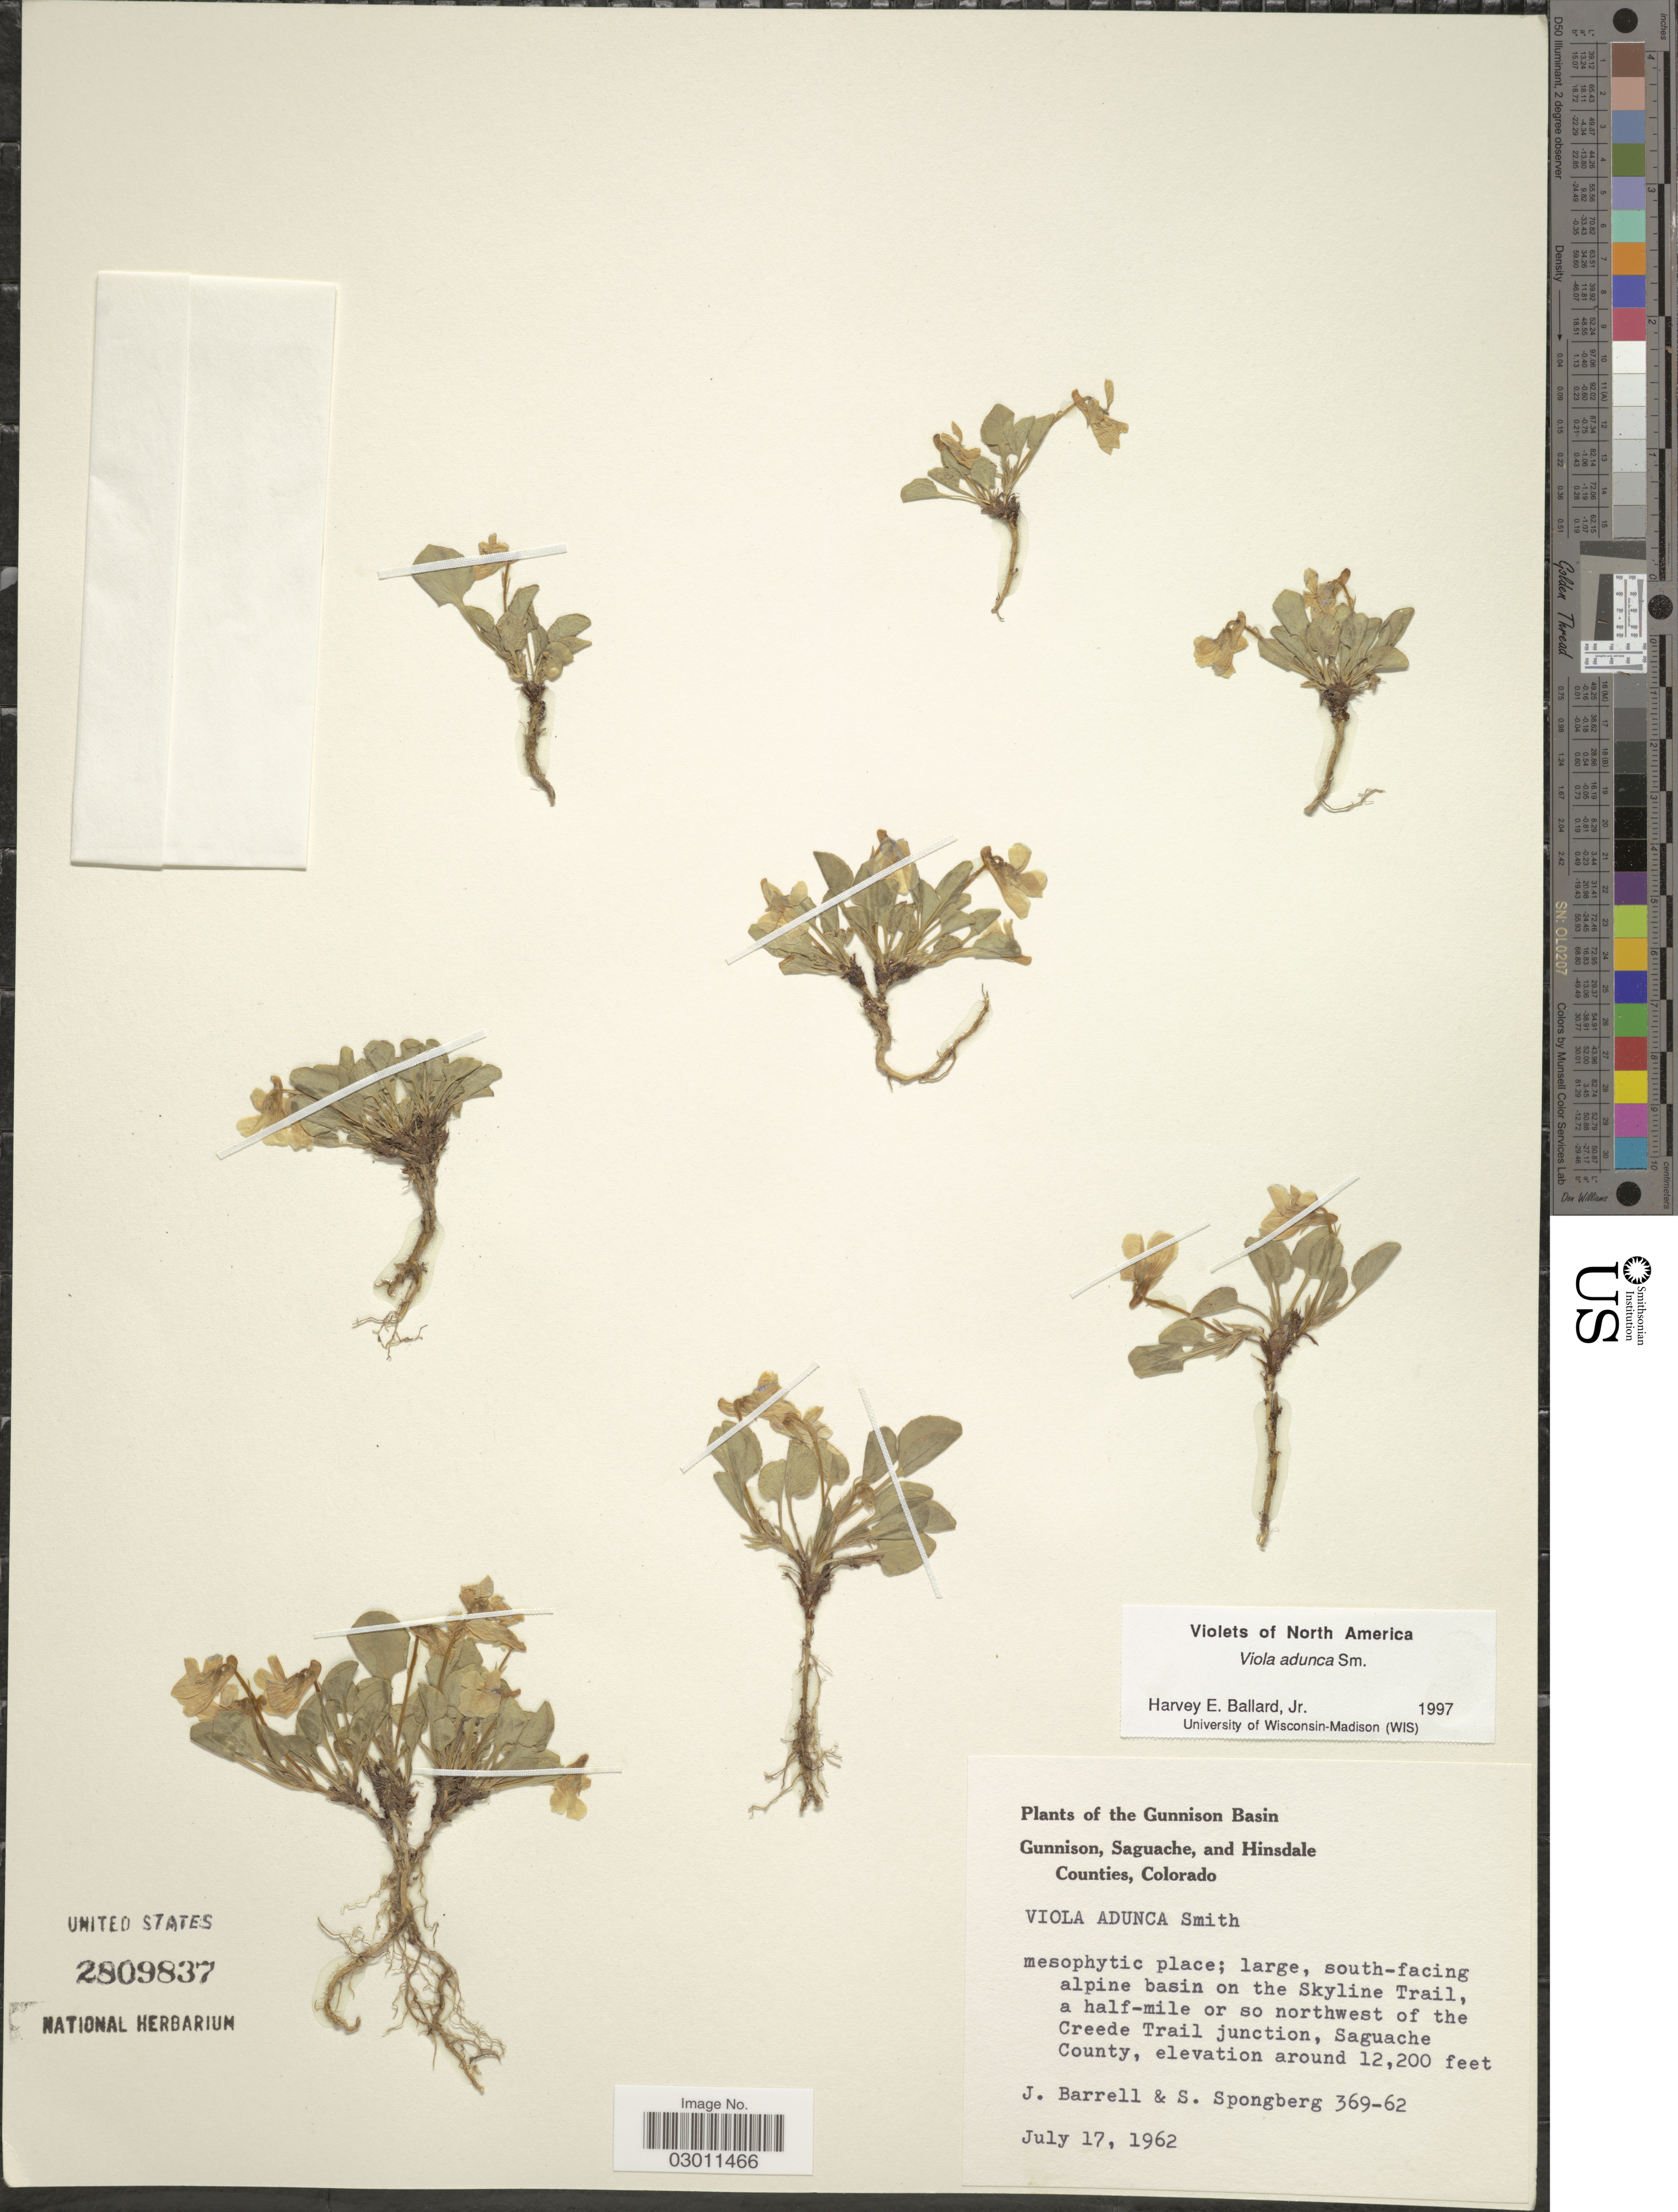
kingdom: Plantae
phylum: Tracheophyta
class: Magnoliopsida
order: Malpighiales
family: Violaceae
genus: Viola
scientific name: Viola adunca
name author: Sm.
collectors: J. Barrell & S. A.Spongberg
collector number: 369-62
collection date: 1962-07-17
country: United States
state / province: Colorado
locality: The Gunnison Basin, Gunnison, Saguache, and Hinsdale Counties, south-facing alpine basin on the Skyline Trail, a half-mile or so northwest of the Creede Trail junction, Saguache County.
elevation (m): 3719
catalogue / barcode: US 2809837